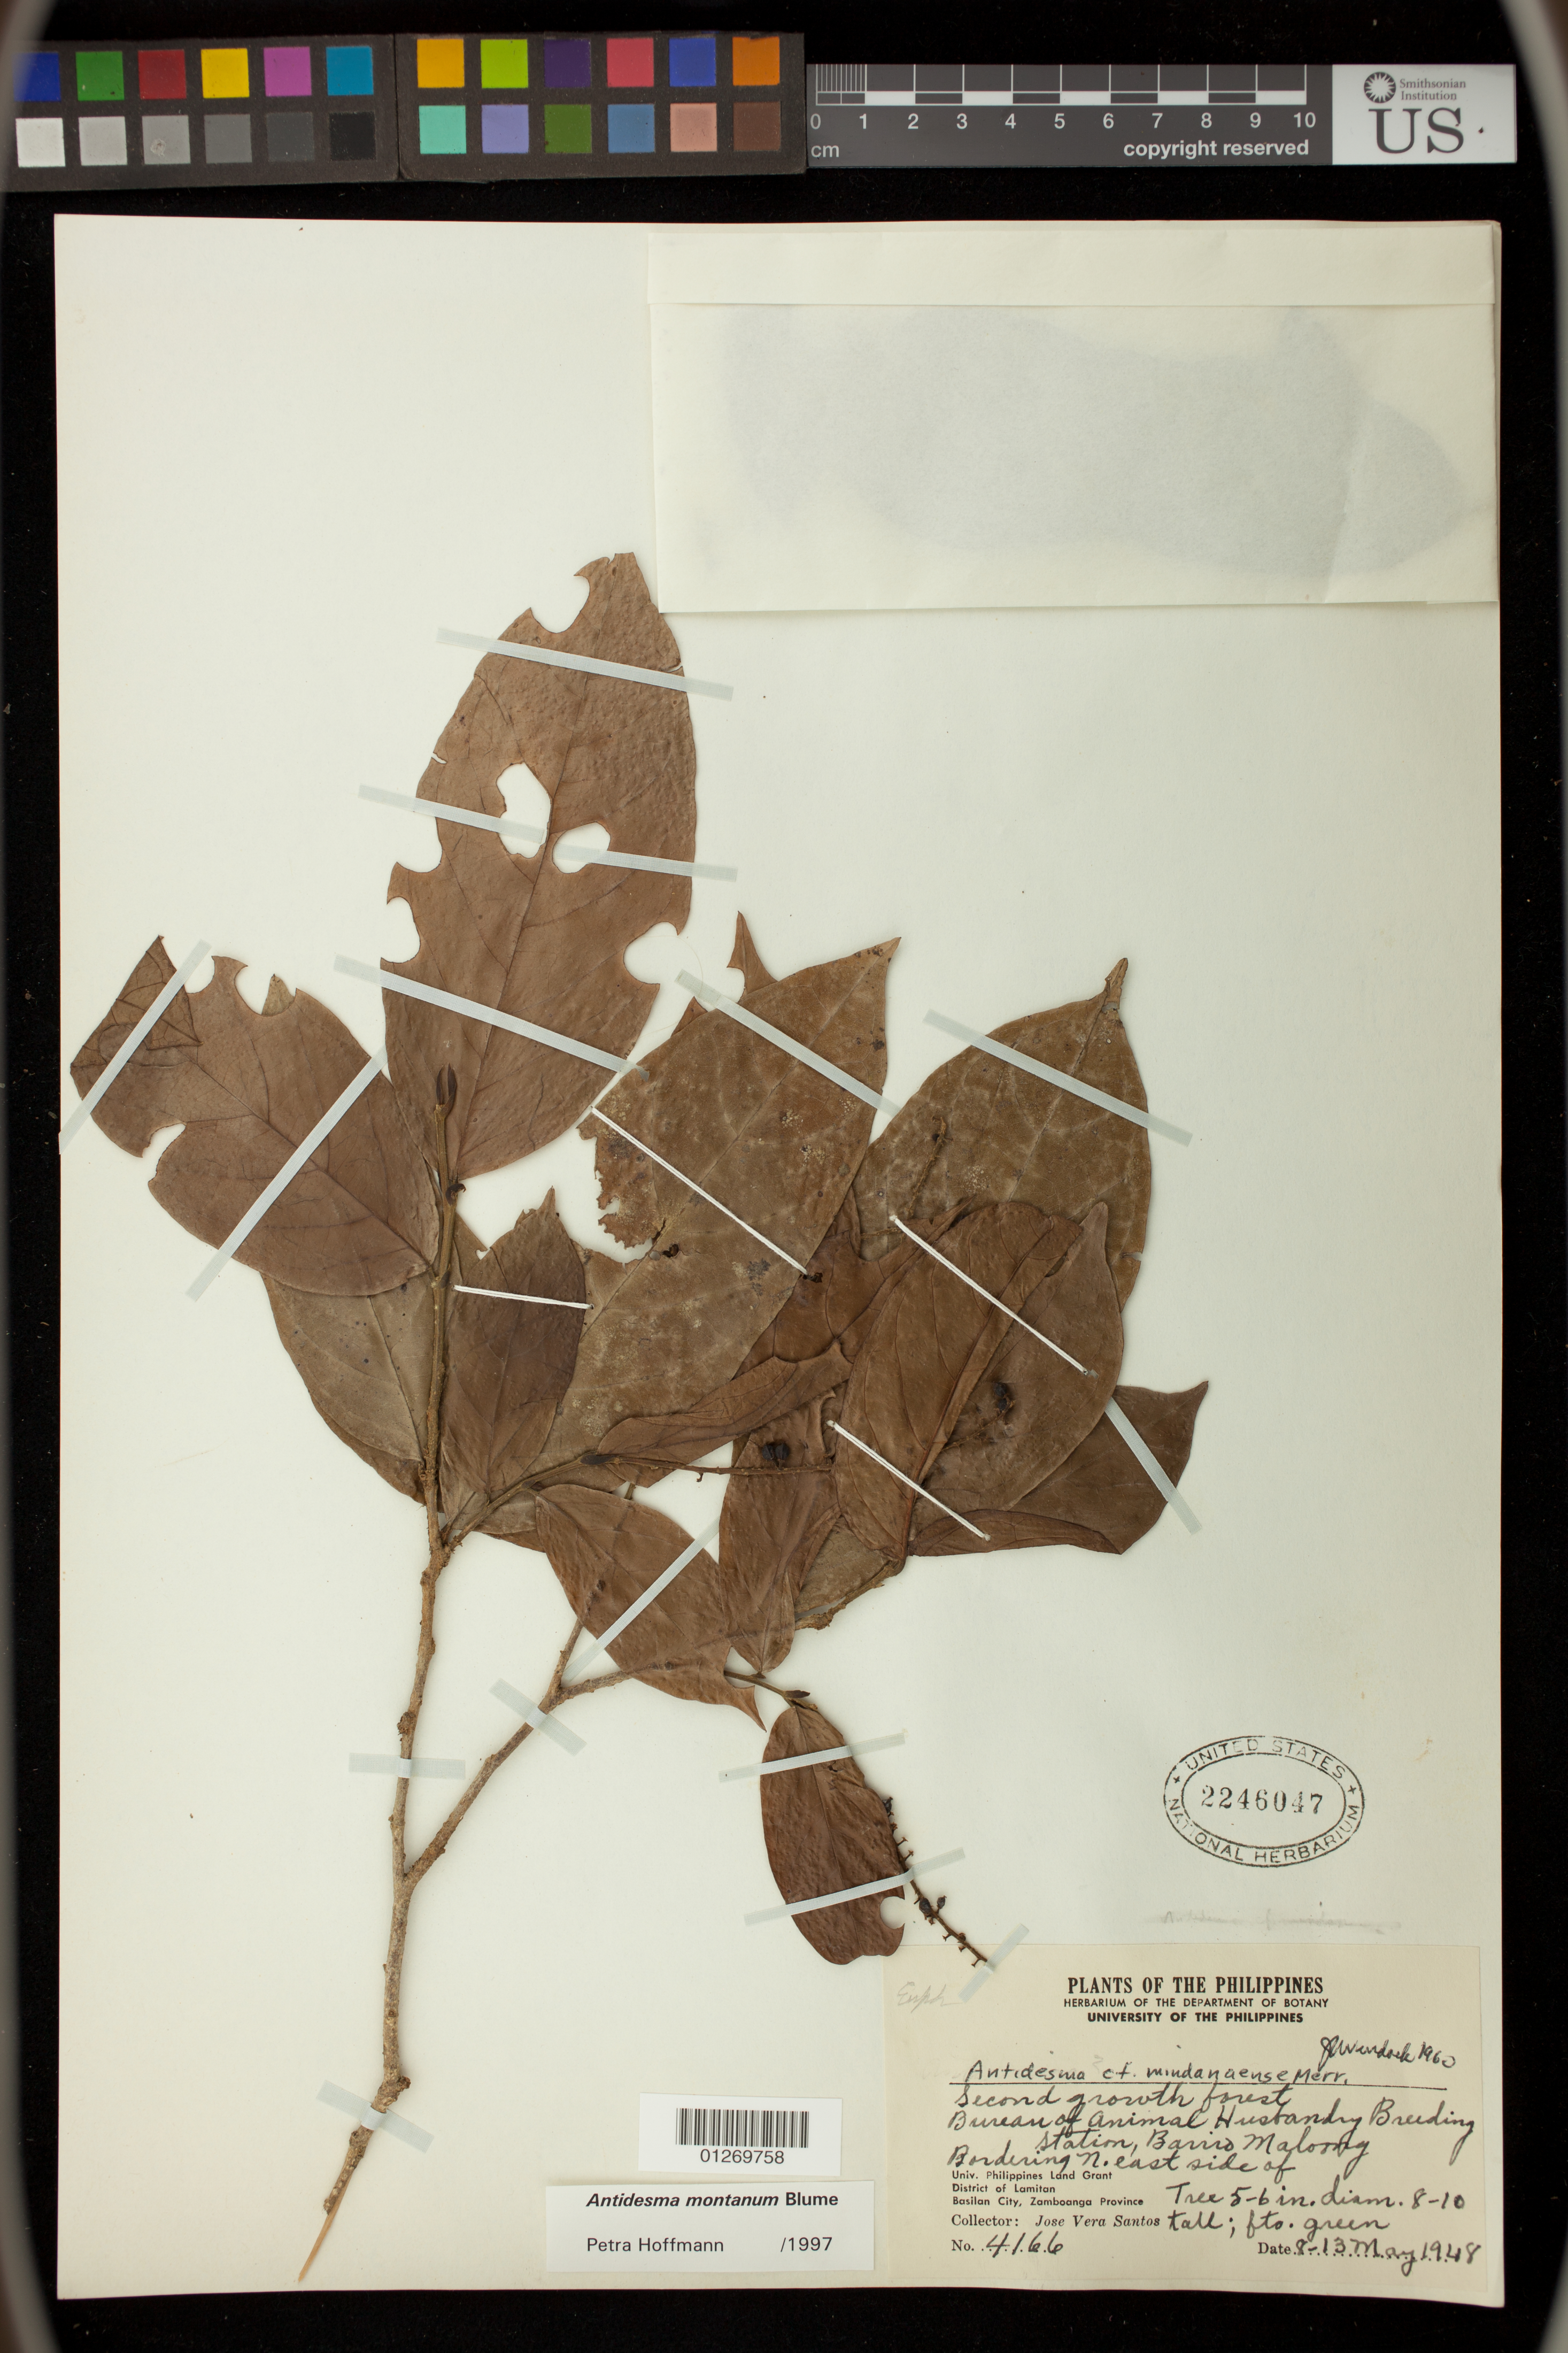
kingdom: Plantae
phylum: Tracheophyta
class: Magnoliopsida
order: Malpighiales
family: Phyllanthaceae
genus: Antidesma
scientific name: Antidesma montanum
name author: Blume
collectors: J. Vera Santos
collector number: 4166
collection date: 1948-05-08/1948-05-13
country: Philippines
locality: Bureau of Animal Husbandry Breeding Station, Bariro Malomy Bordering N. east side of Univ. Philippines Land Grant, District of Lamitan, Basilan City [Isabela], Zamboanga Province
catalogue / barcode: US 2246047